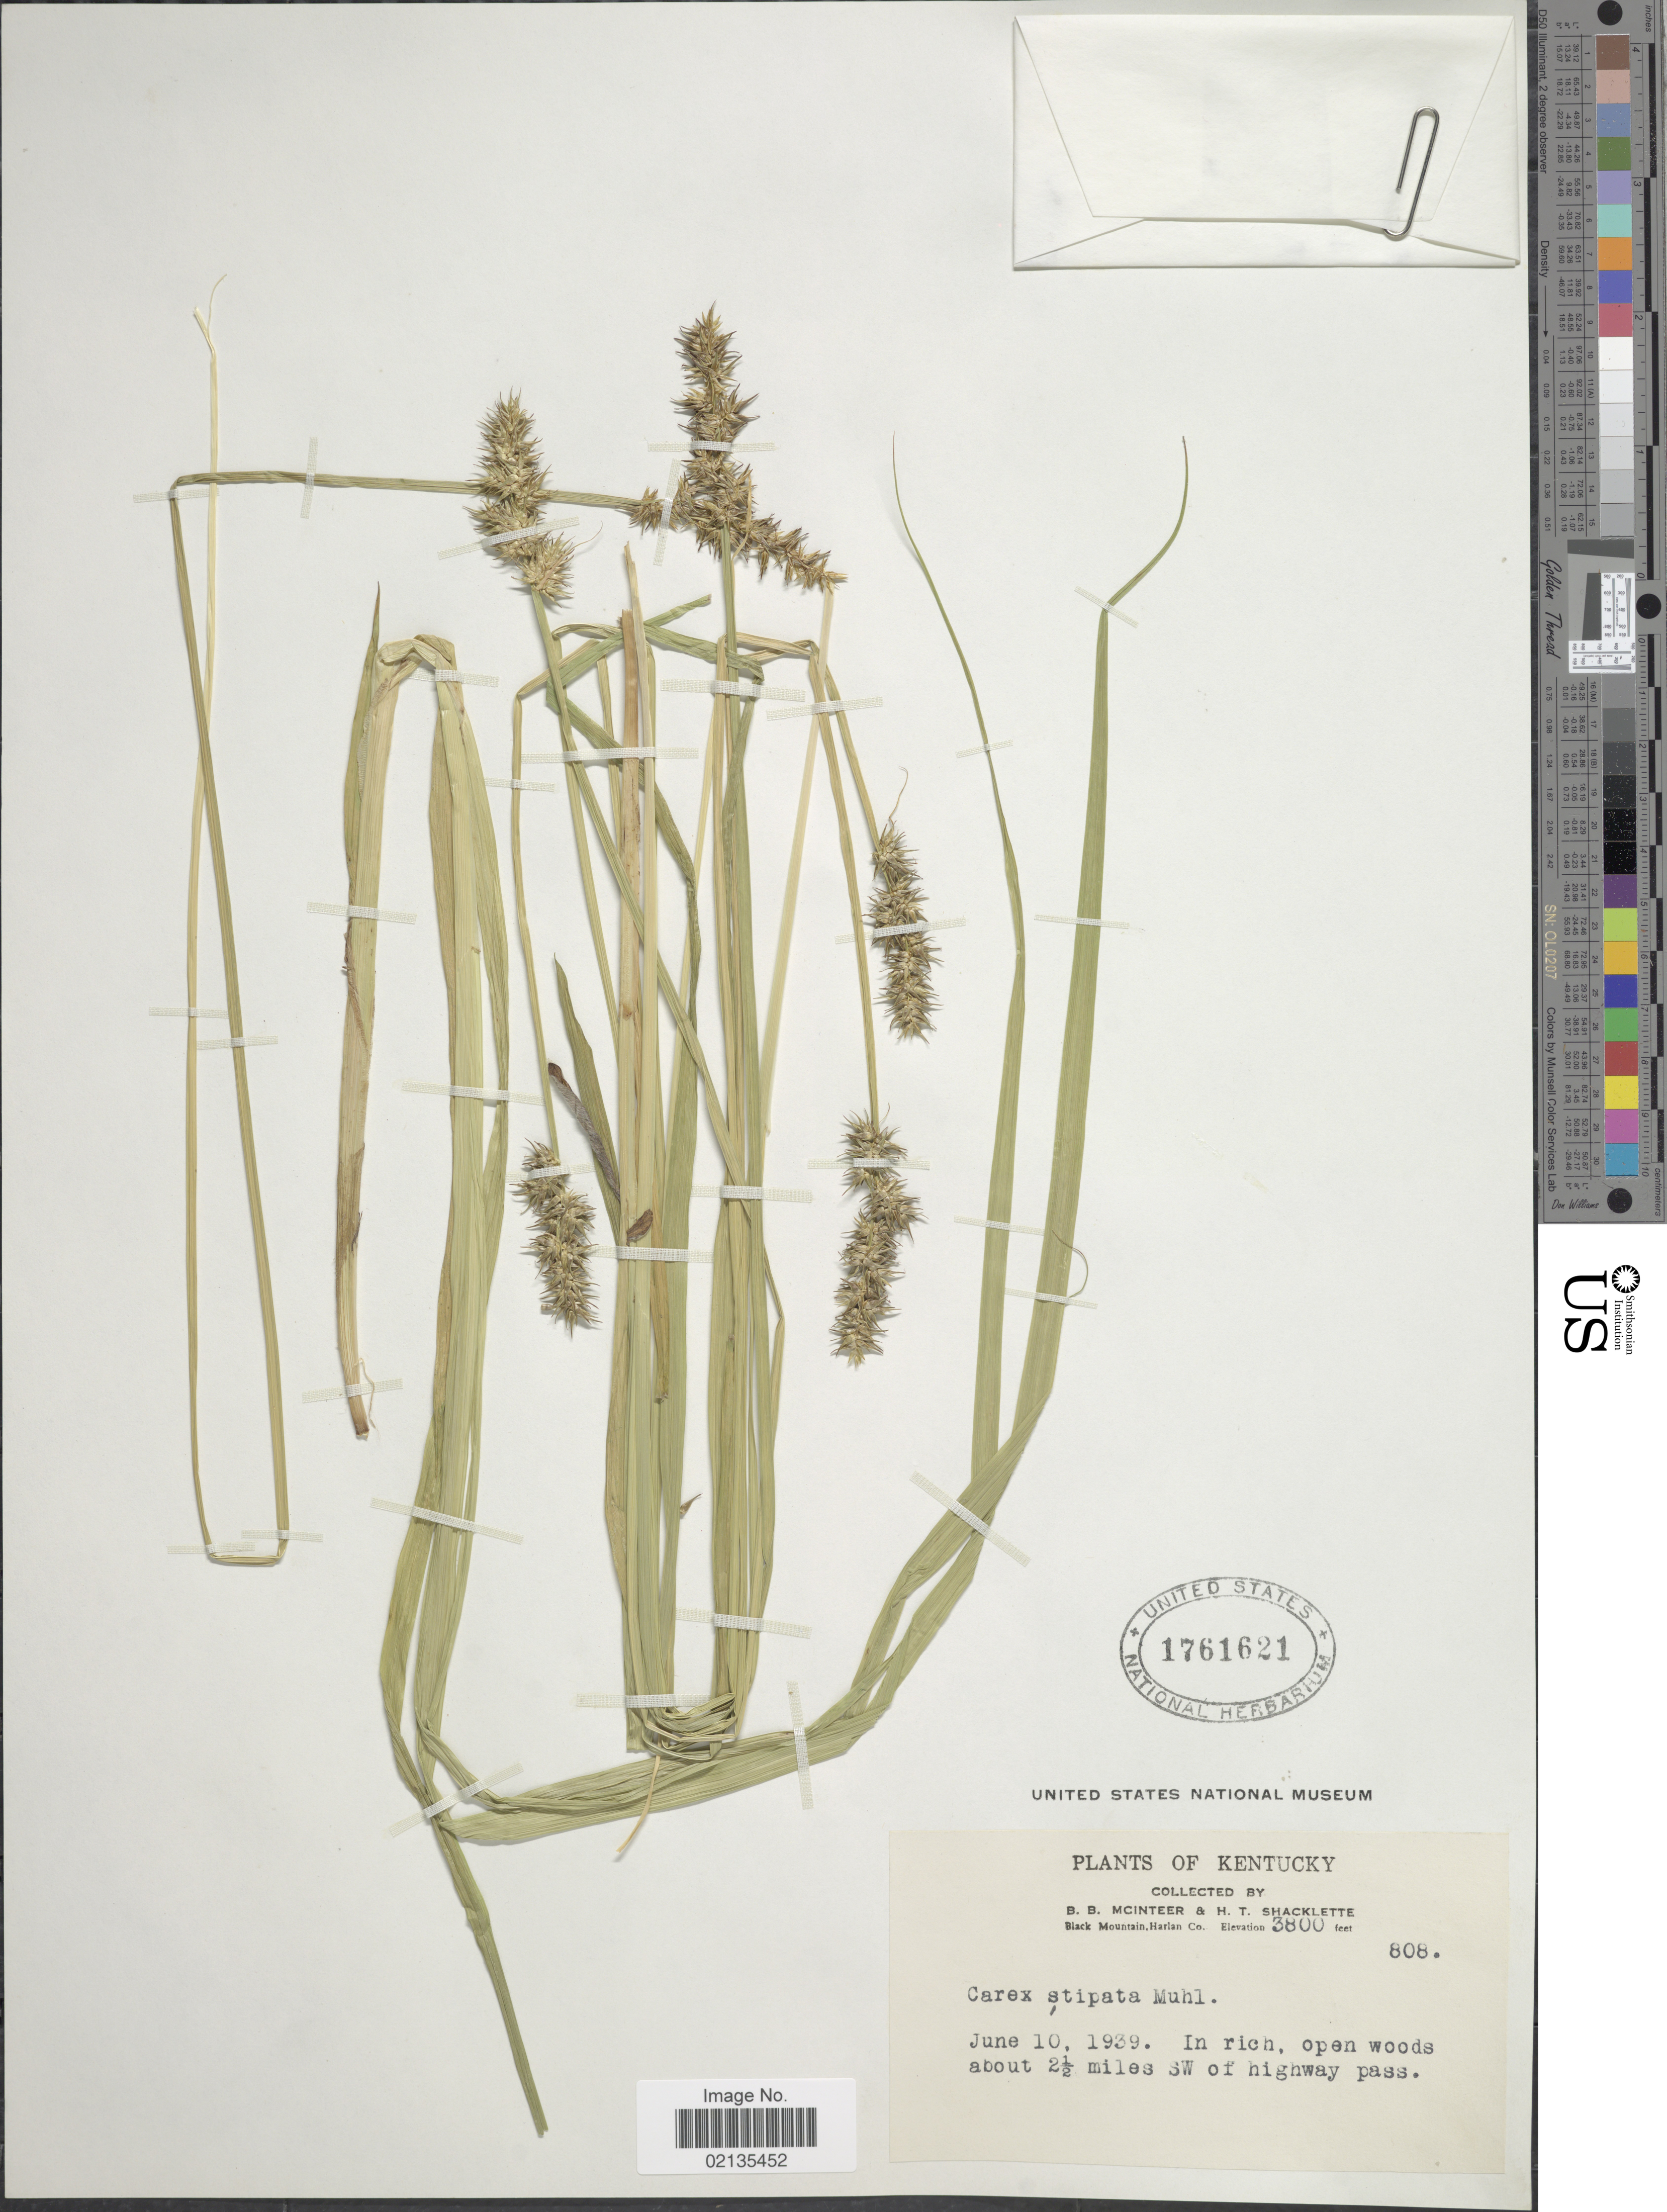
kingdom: Plantae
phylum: Tracheophyta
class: Liliopsida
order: Poales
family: Cyperaceae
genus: Carex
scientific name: Carex stipata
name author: Muhl. ex Willd.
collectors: B. McInteer & H. Schacklette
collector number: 808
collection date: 1939-06-10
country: United States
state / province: Kentucky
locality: In rich, open woods about 21/2 miles SW of highway pass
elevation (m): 1158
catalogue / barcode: US 1761621